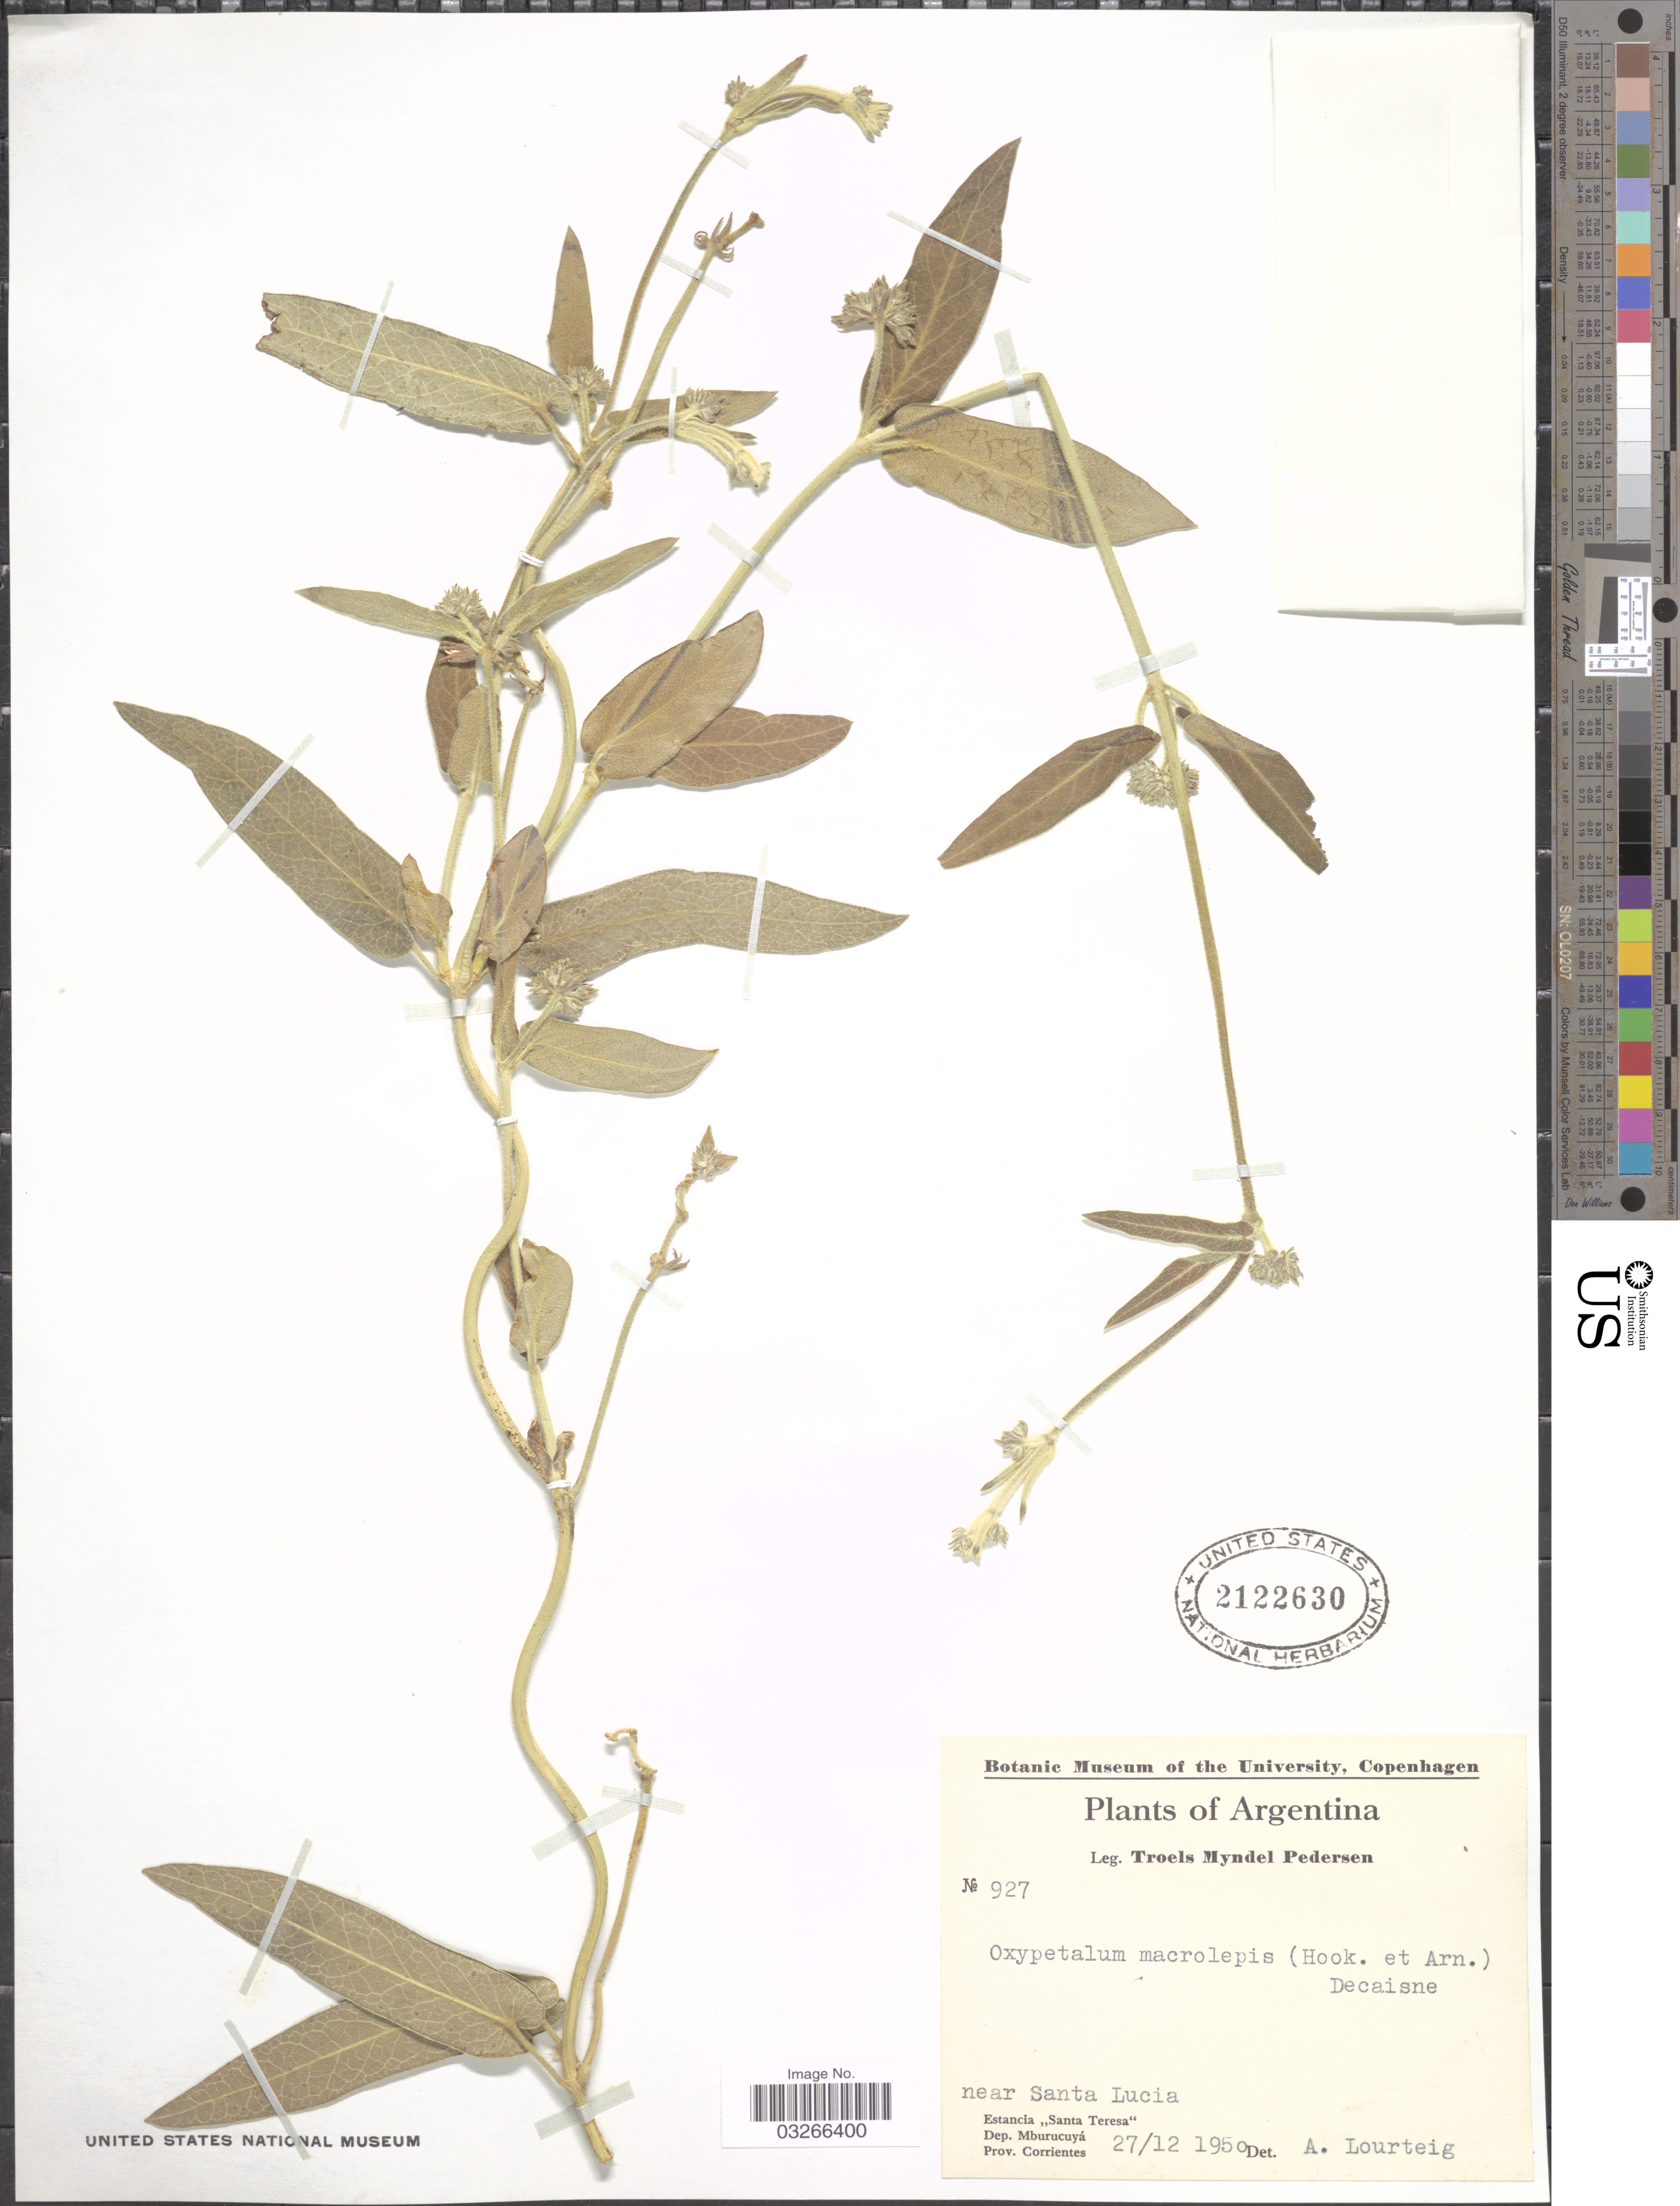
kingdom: Plantae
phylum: Tracheophyta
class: Magnoliopsida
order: Gentianales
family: Apocynaceae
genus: Oxypetalum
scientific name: Oxypetalum macrolepis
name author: (Hook. & Arn.) Decne.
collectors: T. Pederson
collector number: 927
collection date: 1950-12-27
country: Argentina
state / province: Corrientes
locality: Near Santa Lucia, Estancia "Santa Teresa", Dep. Mburucuyá, Prov. Corrientes.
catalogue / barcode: US 2122630